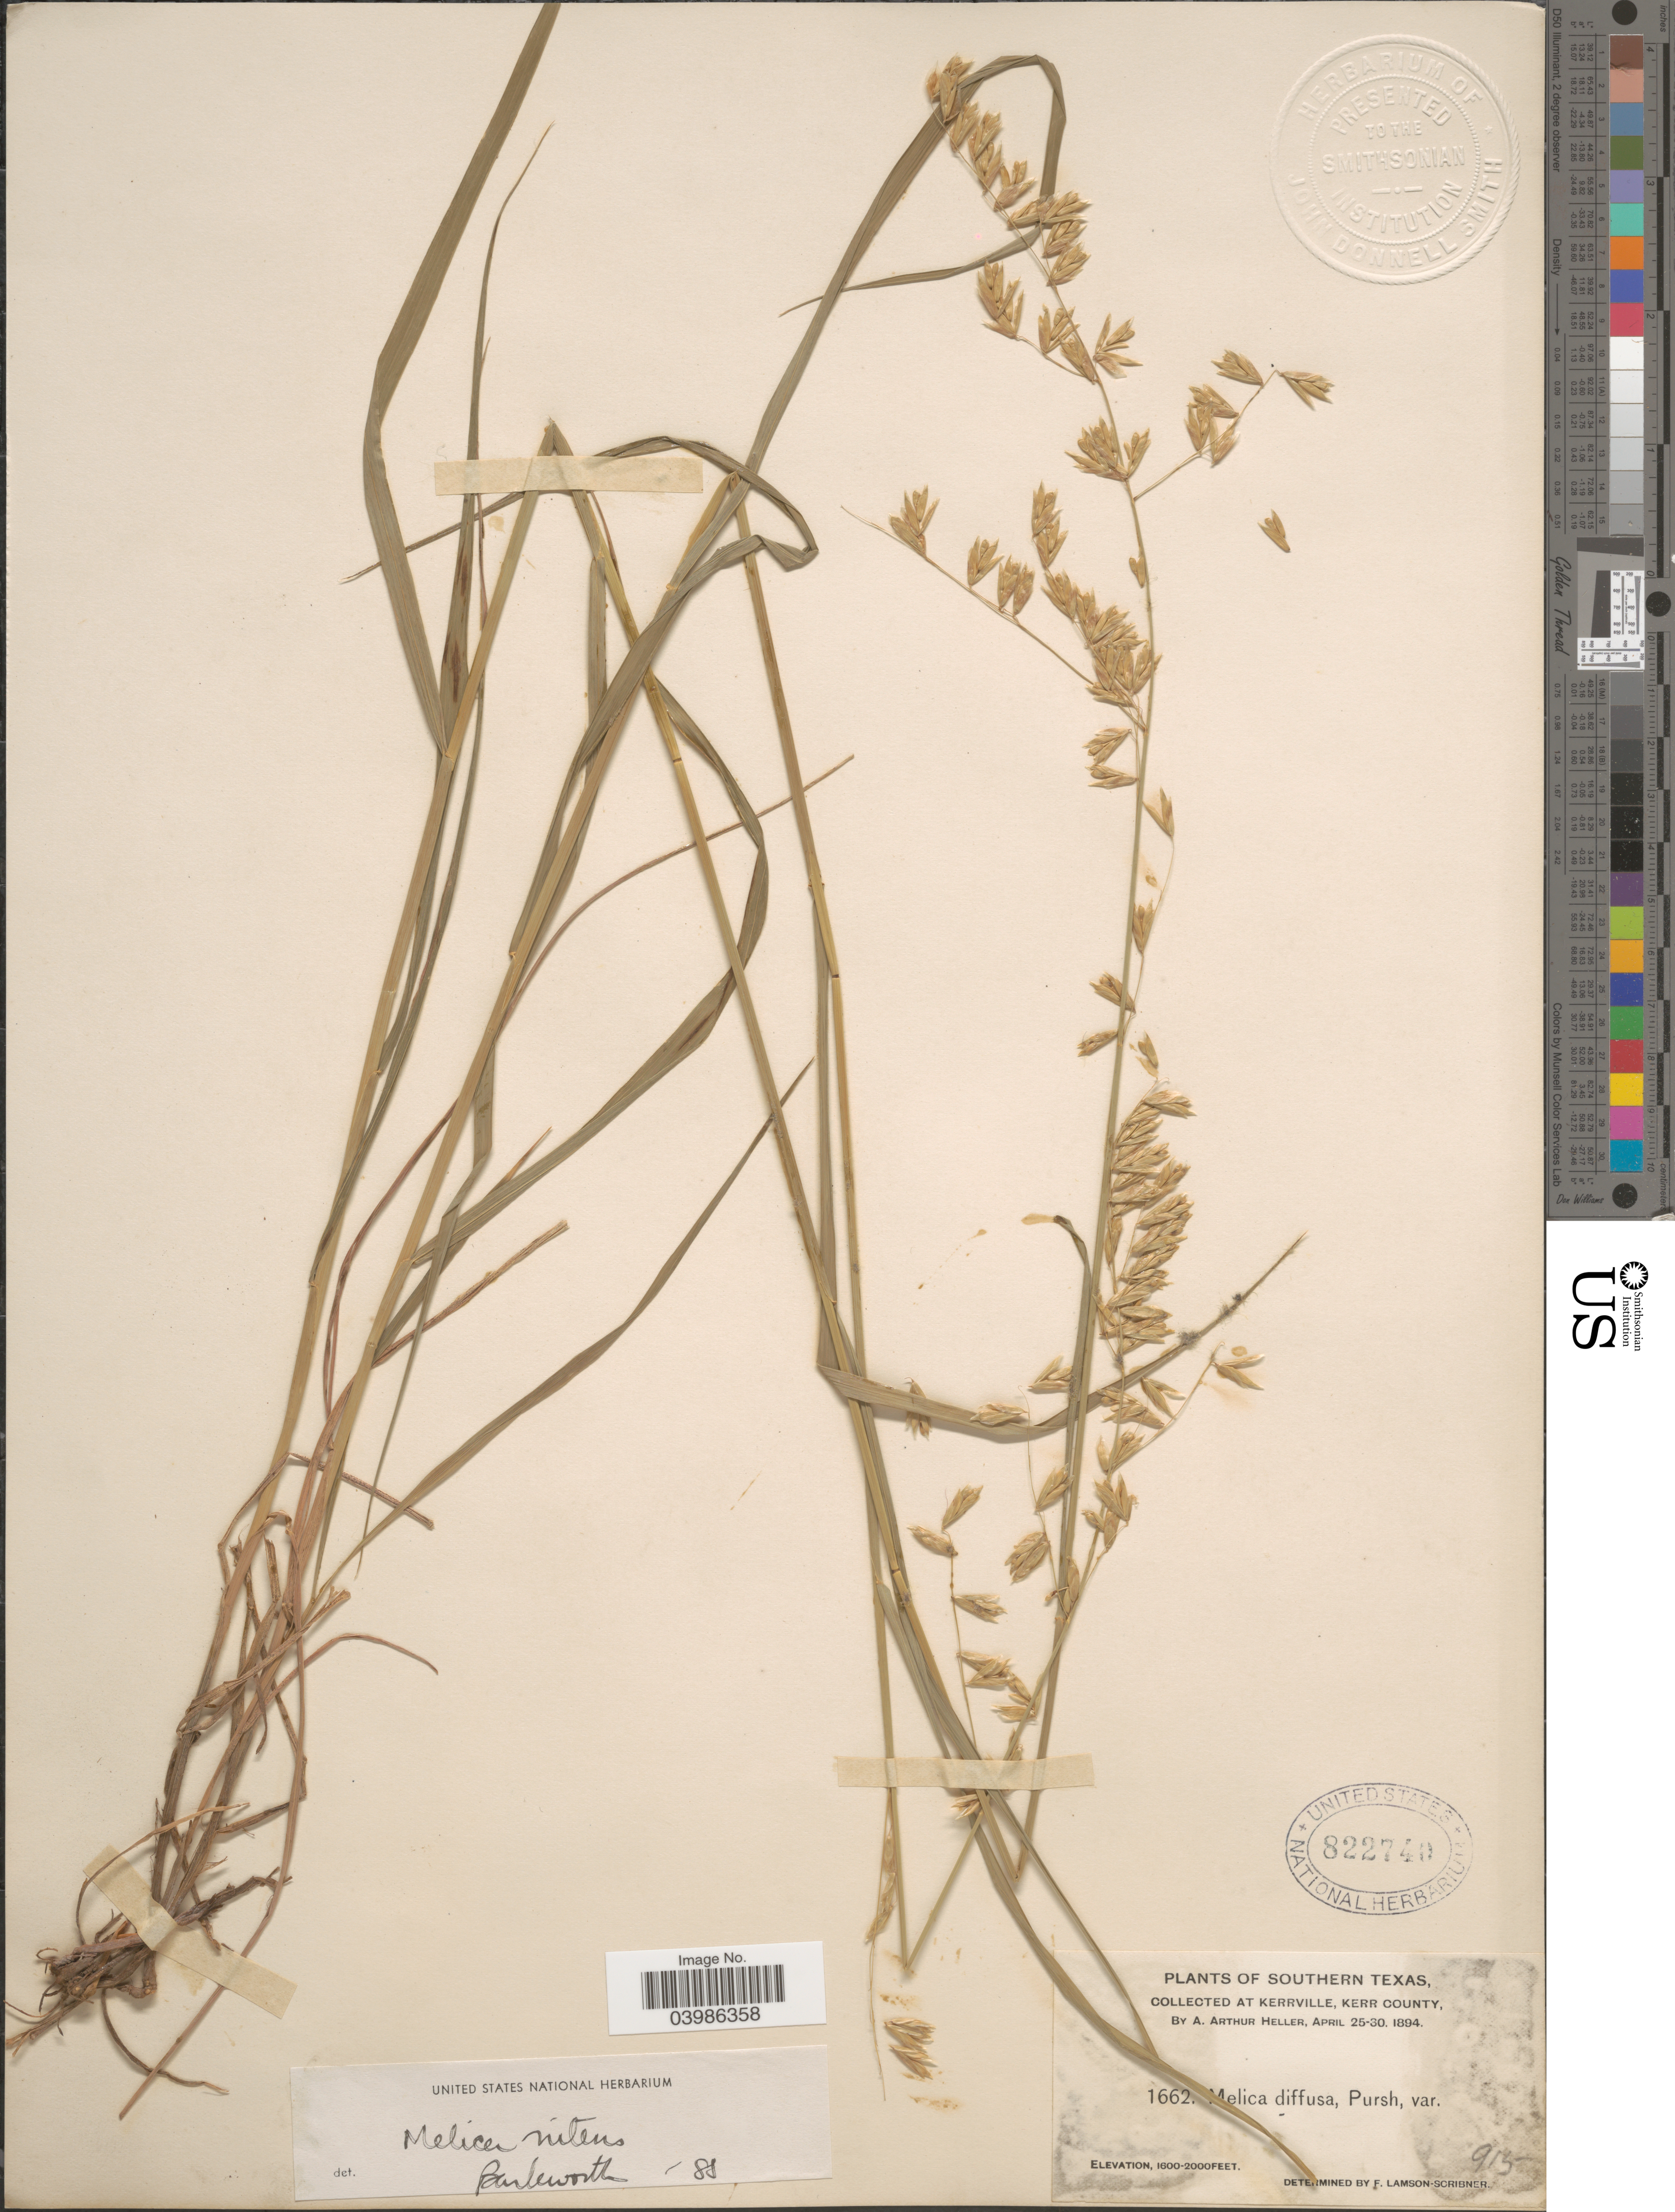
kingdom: Plantae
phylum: Tracheophyta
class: Liliopsida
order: Poales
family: Poaceae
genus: Melica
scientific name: Melica nitens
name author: (Scribn.) Nutt. ex Piper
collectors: A. A. Heller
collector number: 1662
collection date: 1894-04-25/1894-04-30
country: United States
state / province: Texas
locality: Southern Texas, at Kerrville, Kerr County.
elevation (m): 488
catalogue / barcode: US 822740